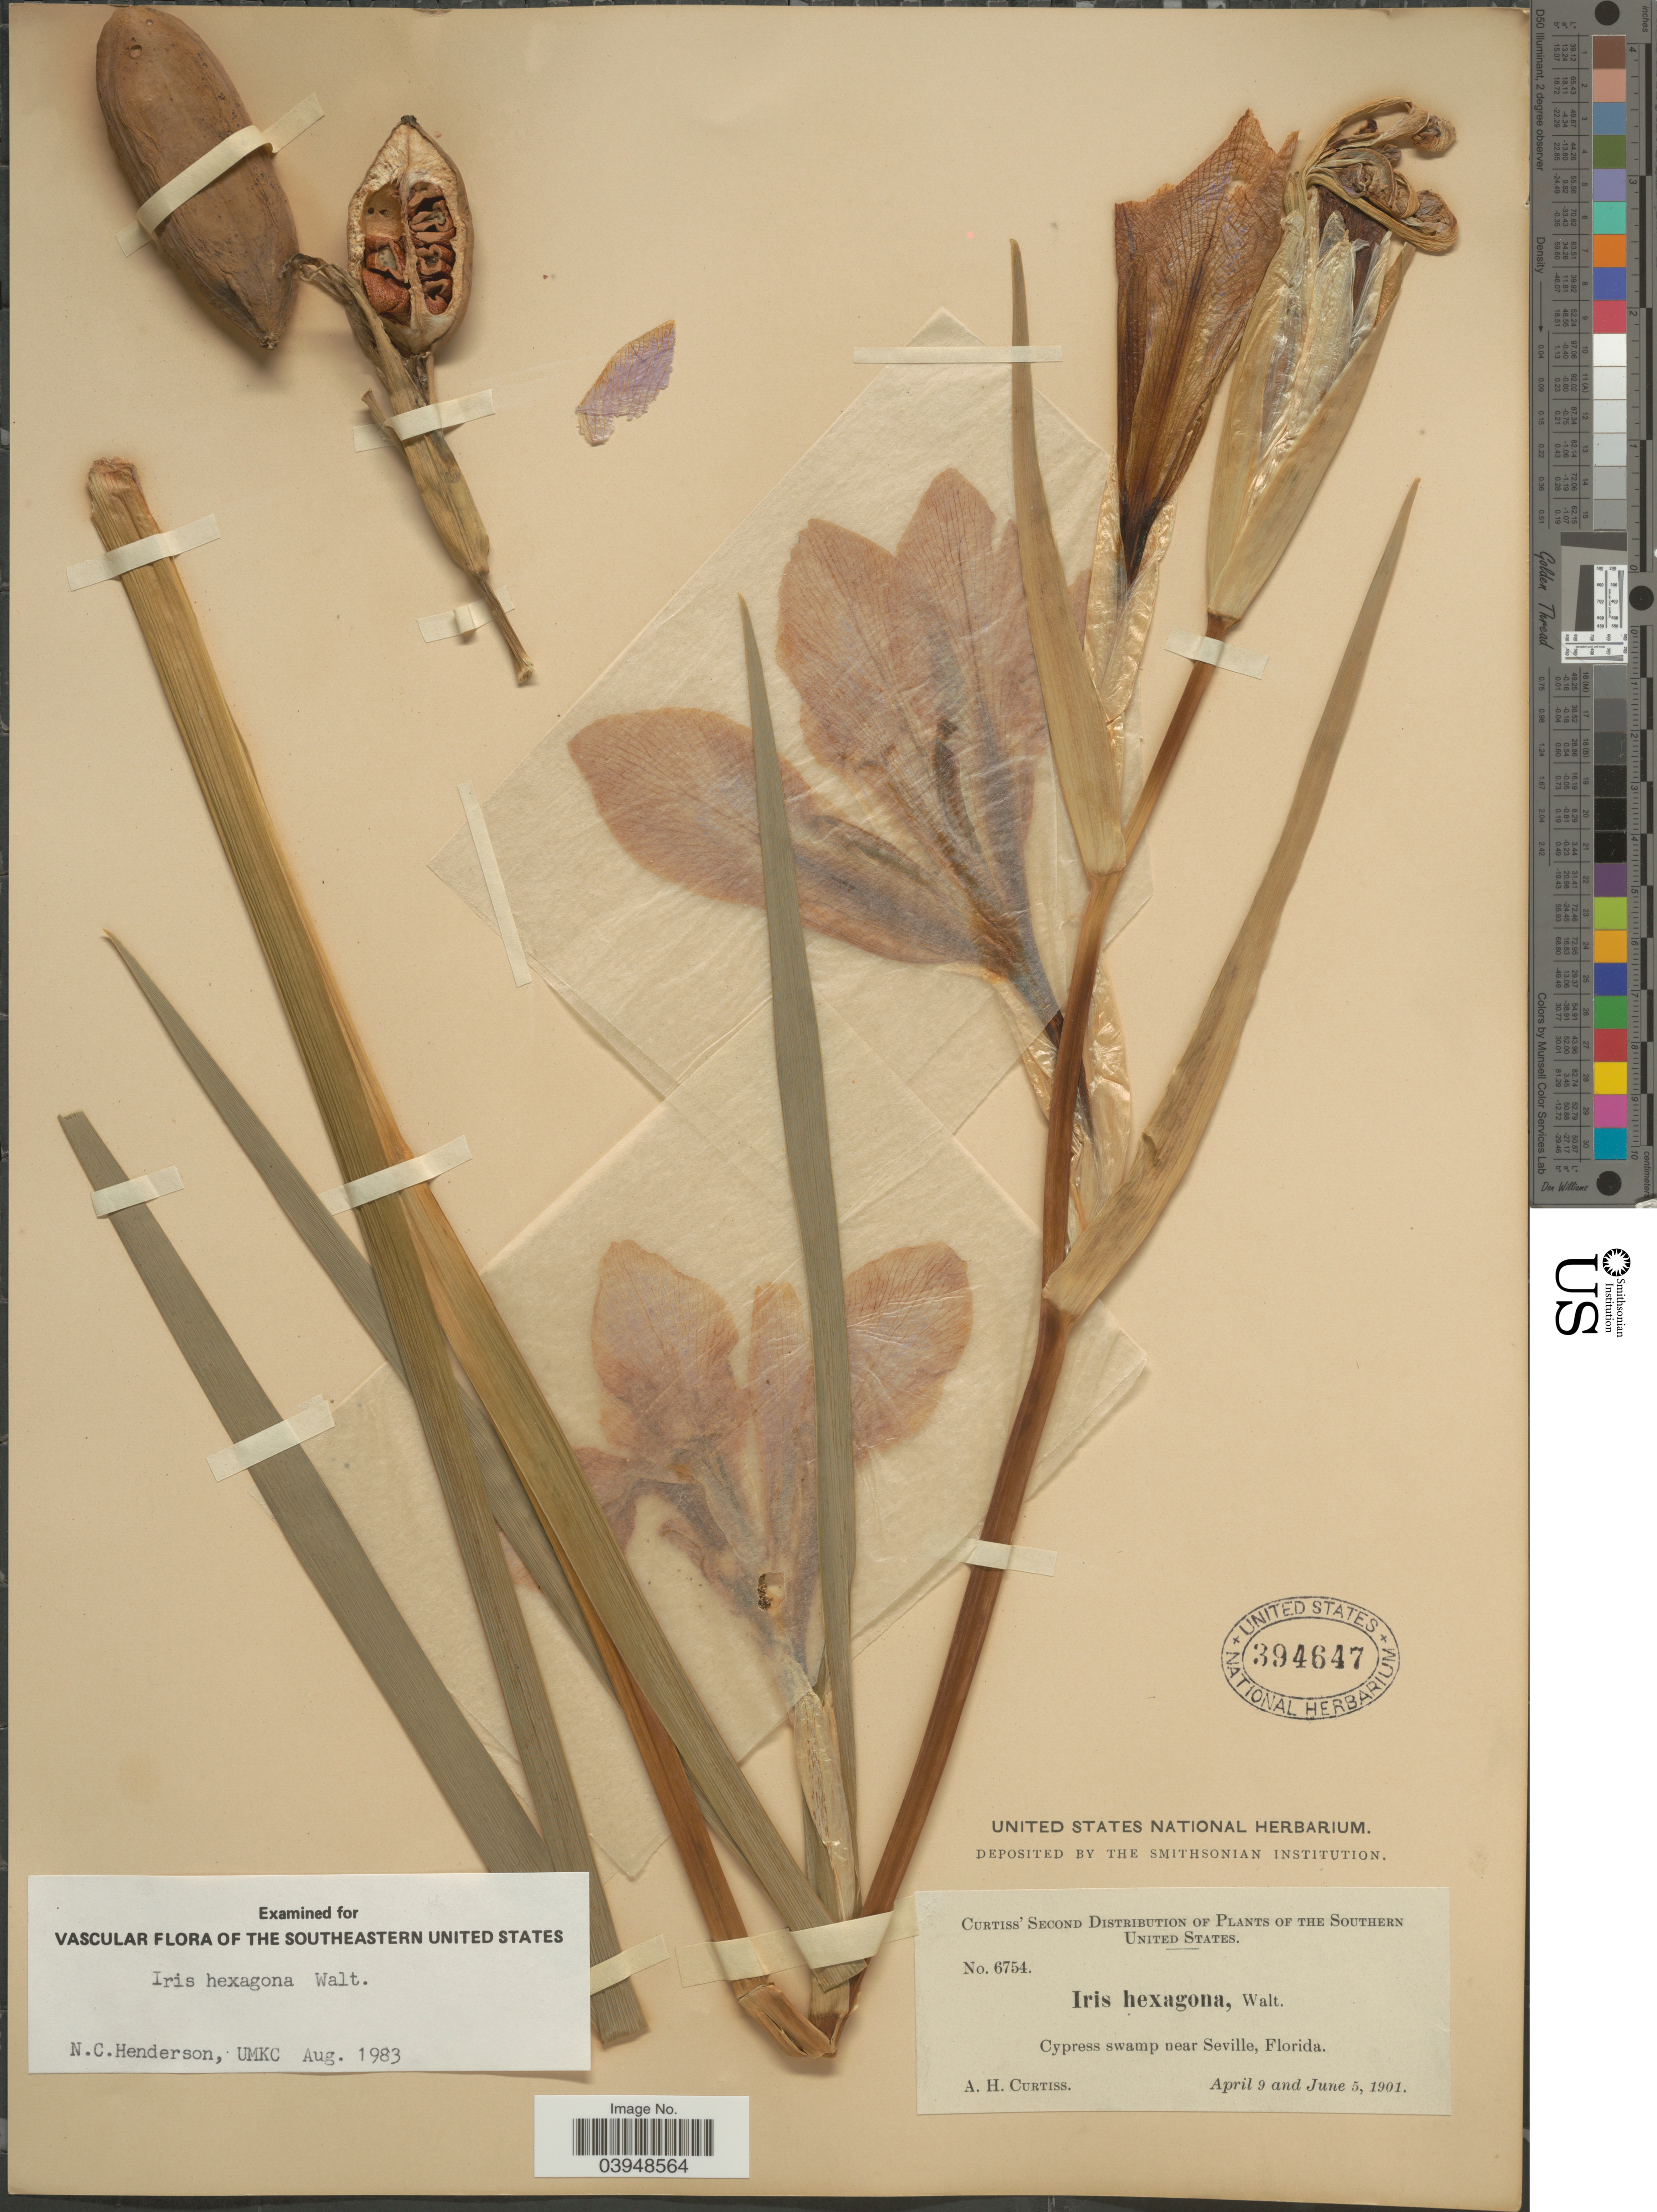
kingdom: Plantae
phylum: Tracheophyta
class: Liliopsida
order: Asparagales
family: Iridaceae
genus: Iris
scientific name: Iris hexagona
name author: Walter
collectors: A. H. Curtiss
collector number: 6754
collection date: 1901-04-09/1901-06-05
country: United States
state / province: Florida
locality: Southern United States. Cypress swamps near Seville.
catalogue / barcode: US 394647